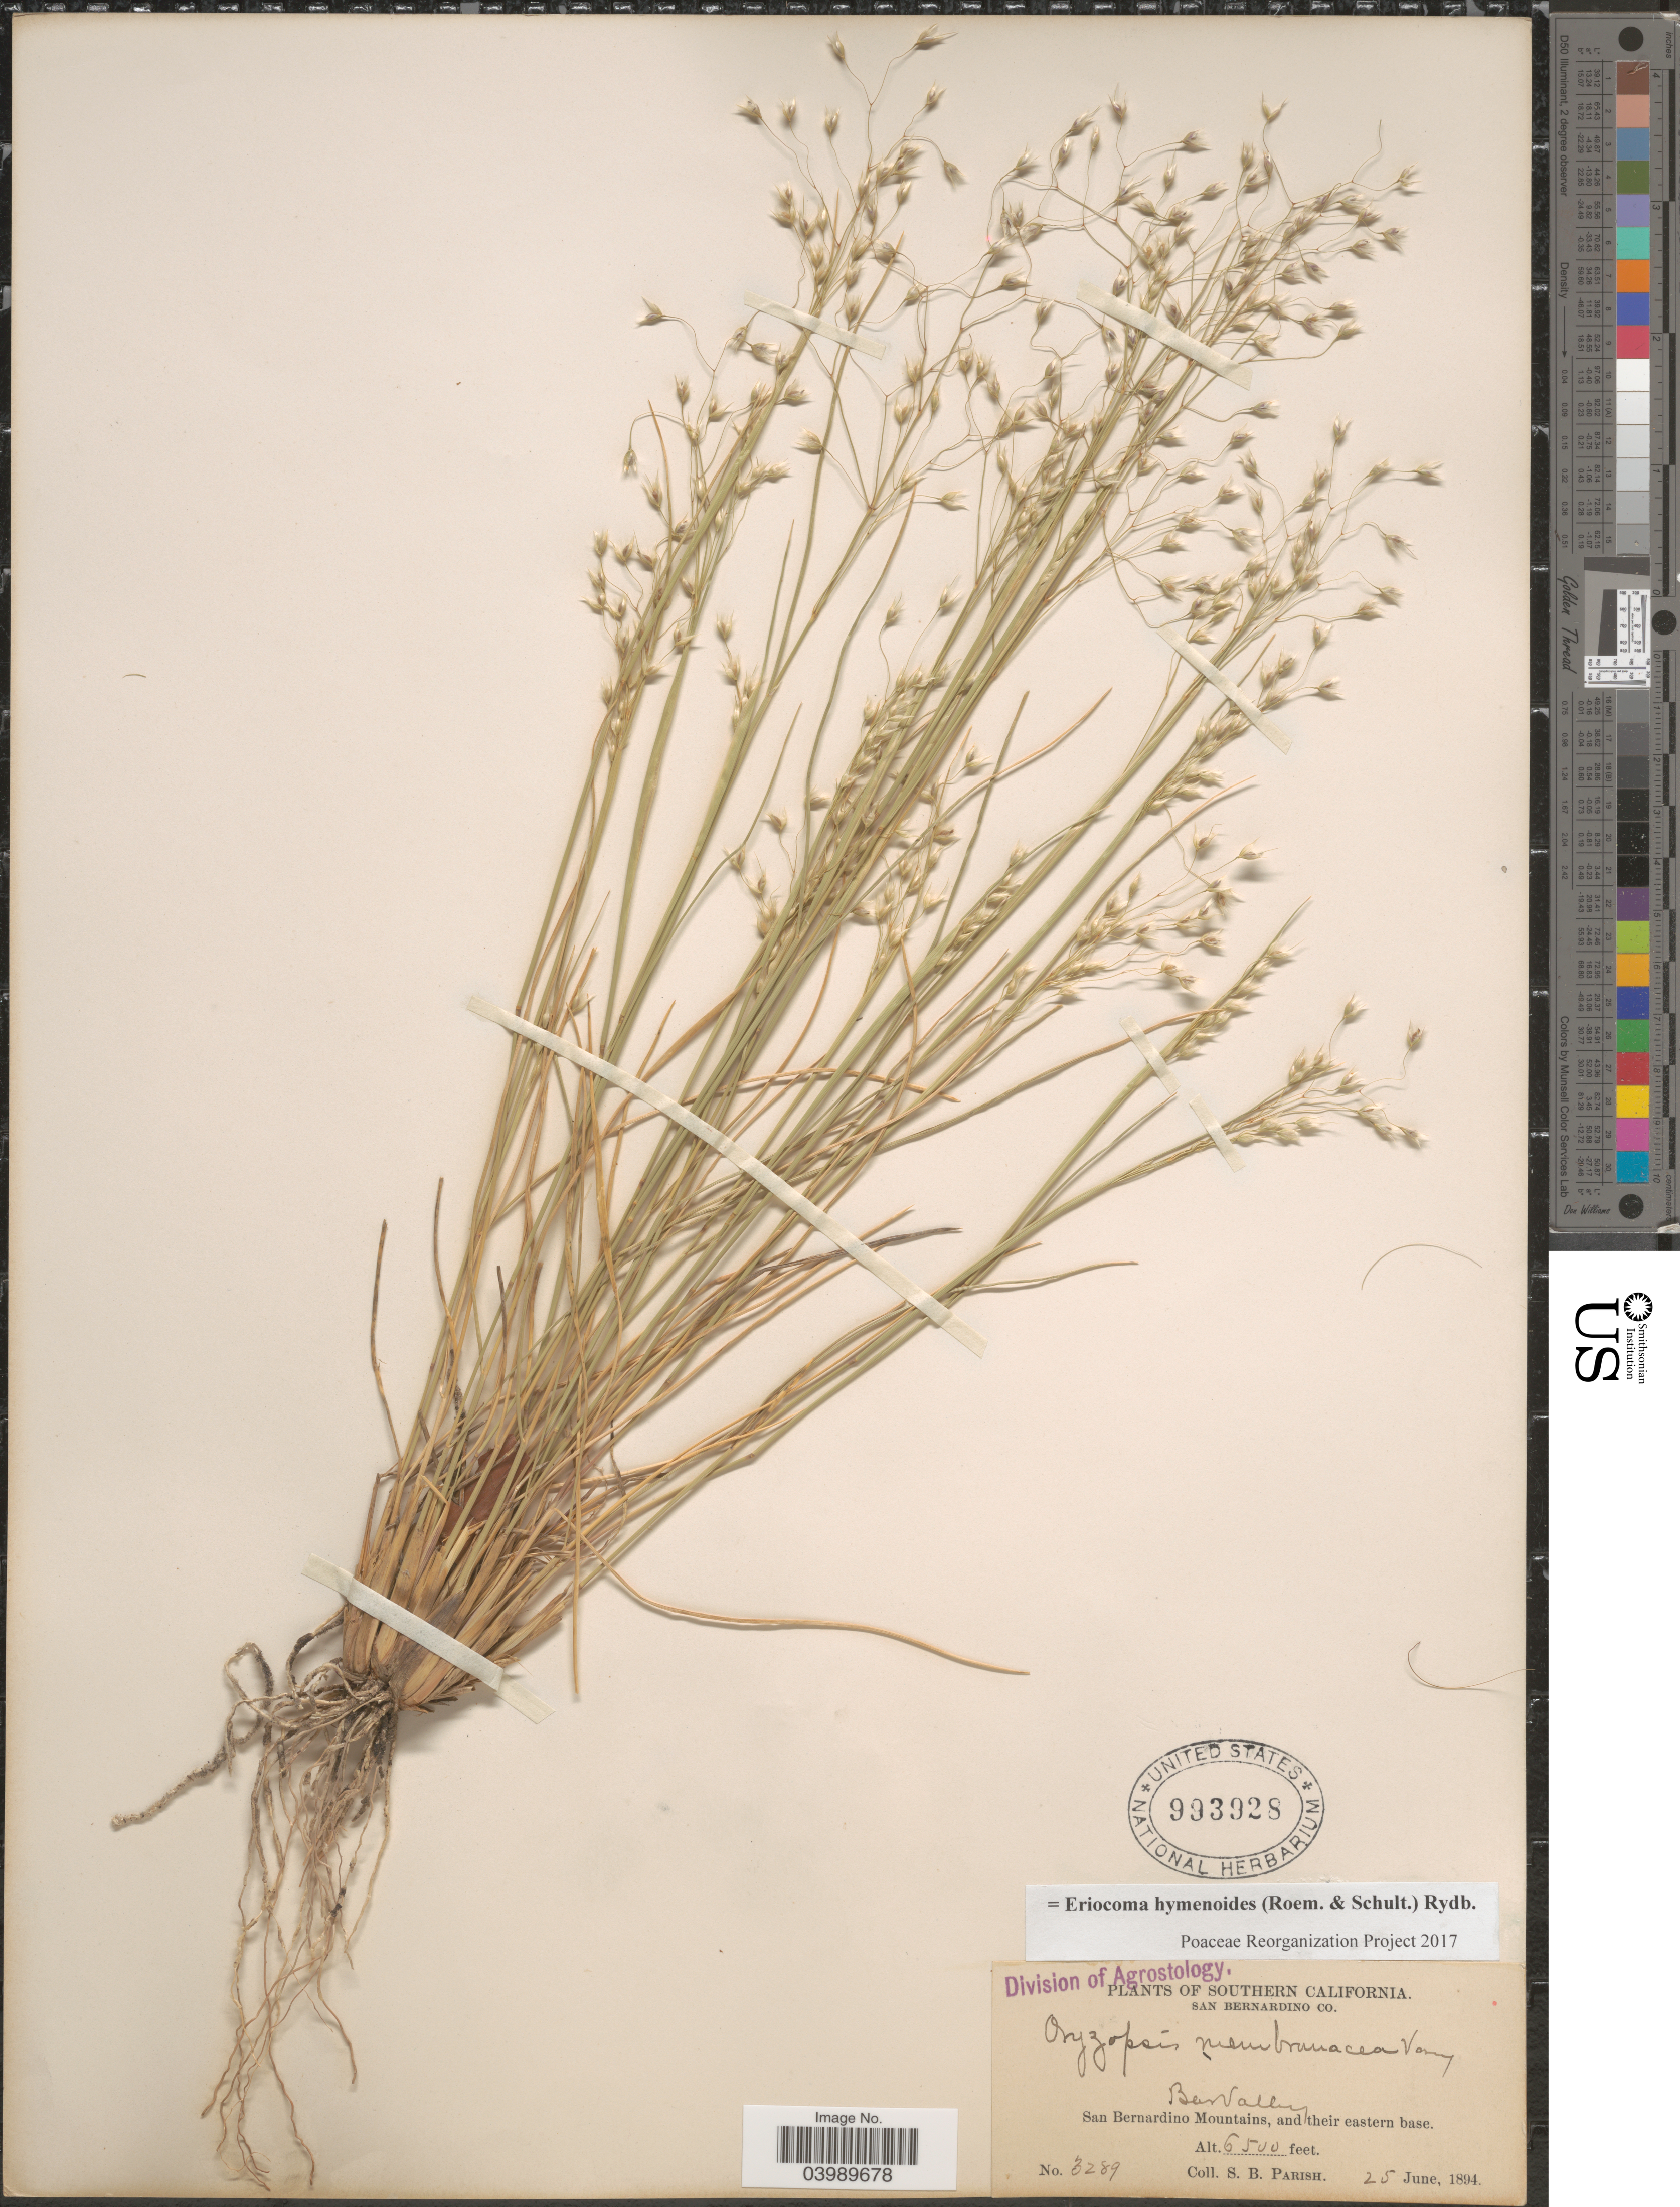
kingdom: Plantae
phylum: Tracheophyta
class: Liliopsida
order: Poales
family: Poaceae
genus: Eriocoma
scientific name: Eriocoma hymenoides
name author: (Roem. & Schult.) Rydb.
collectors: S. B. Parish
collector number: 3289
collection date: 1894-06-25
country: United States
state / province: California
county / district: San Bernardino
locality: Southern California. San Bernardino Co. Bear Valley. San Bernardino Mountains, and their eastern base.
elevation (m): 1981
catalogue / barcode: US 993928